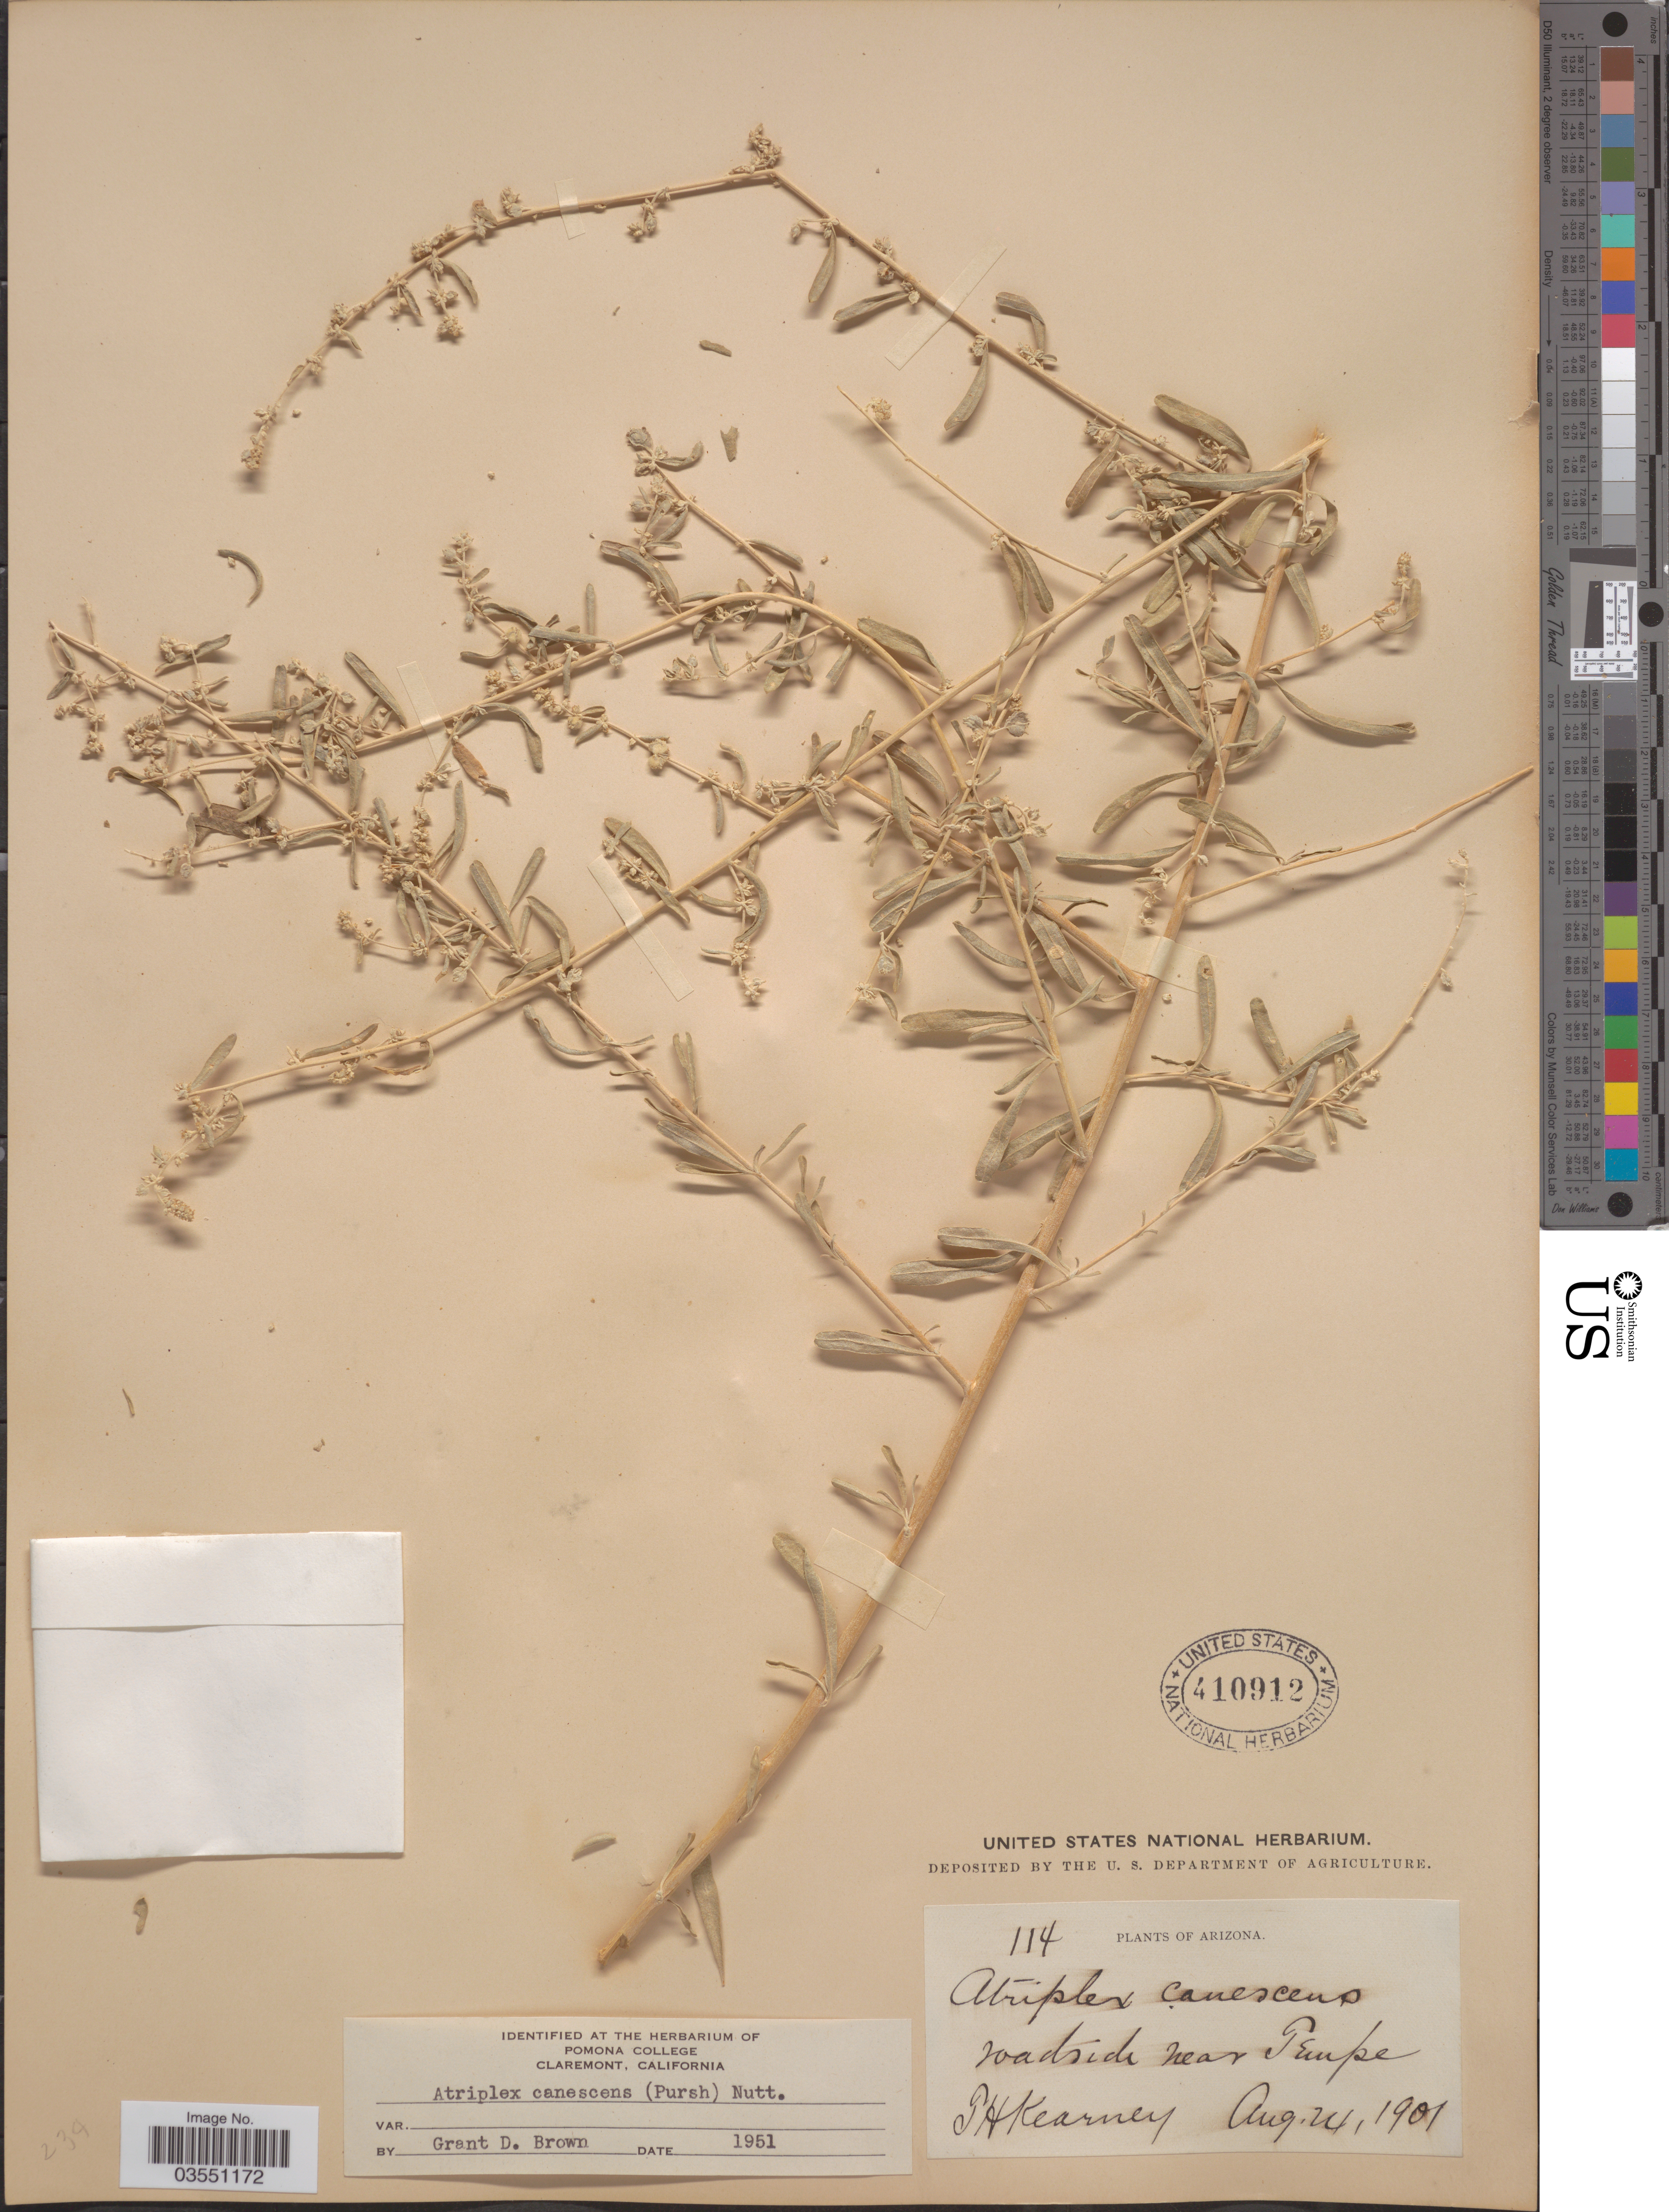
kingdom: Plantae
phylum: Tracheophyta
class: Magnoliopsida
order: Caryophyllales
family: Amaranthaceae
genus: Atriplex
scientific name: Atriplex canescens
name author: (Pursh) Nutt.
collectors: T. H. Kearney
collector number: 114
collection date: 1901-08-24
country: United States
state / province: Arizona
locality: Roadside near Tempe.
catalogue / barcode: US 410912